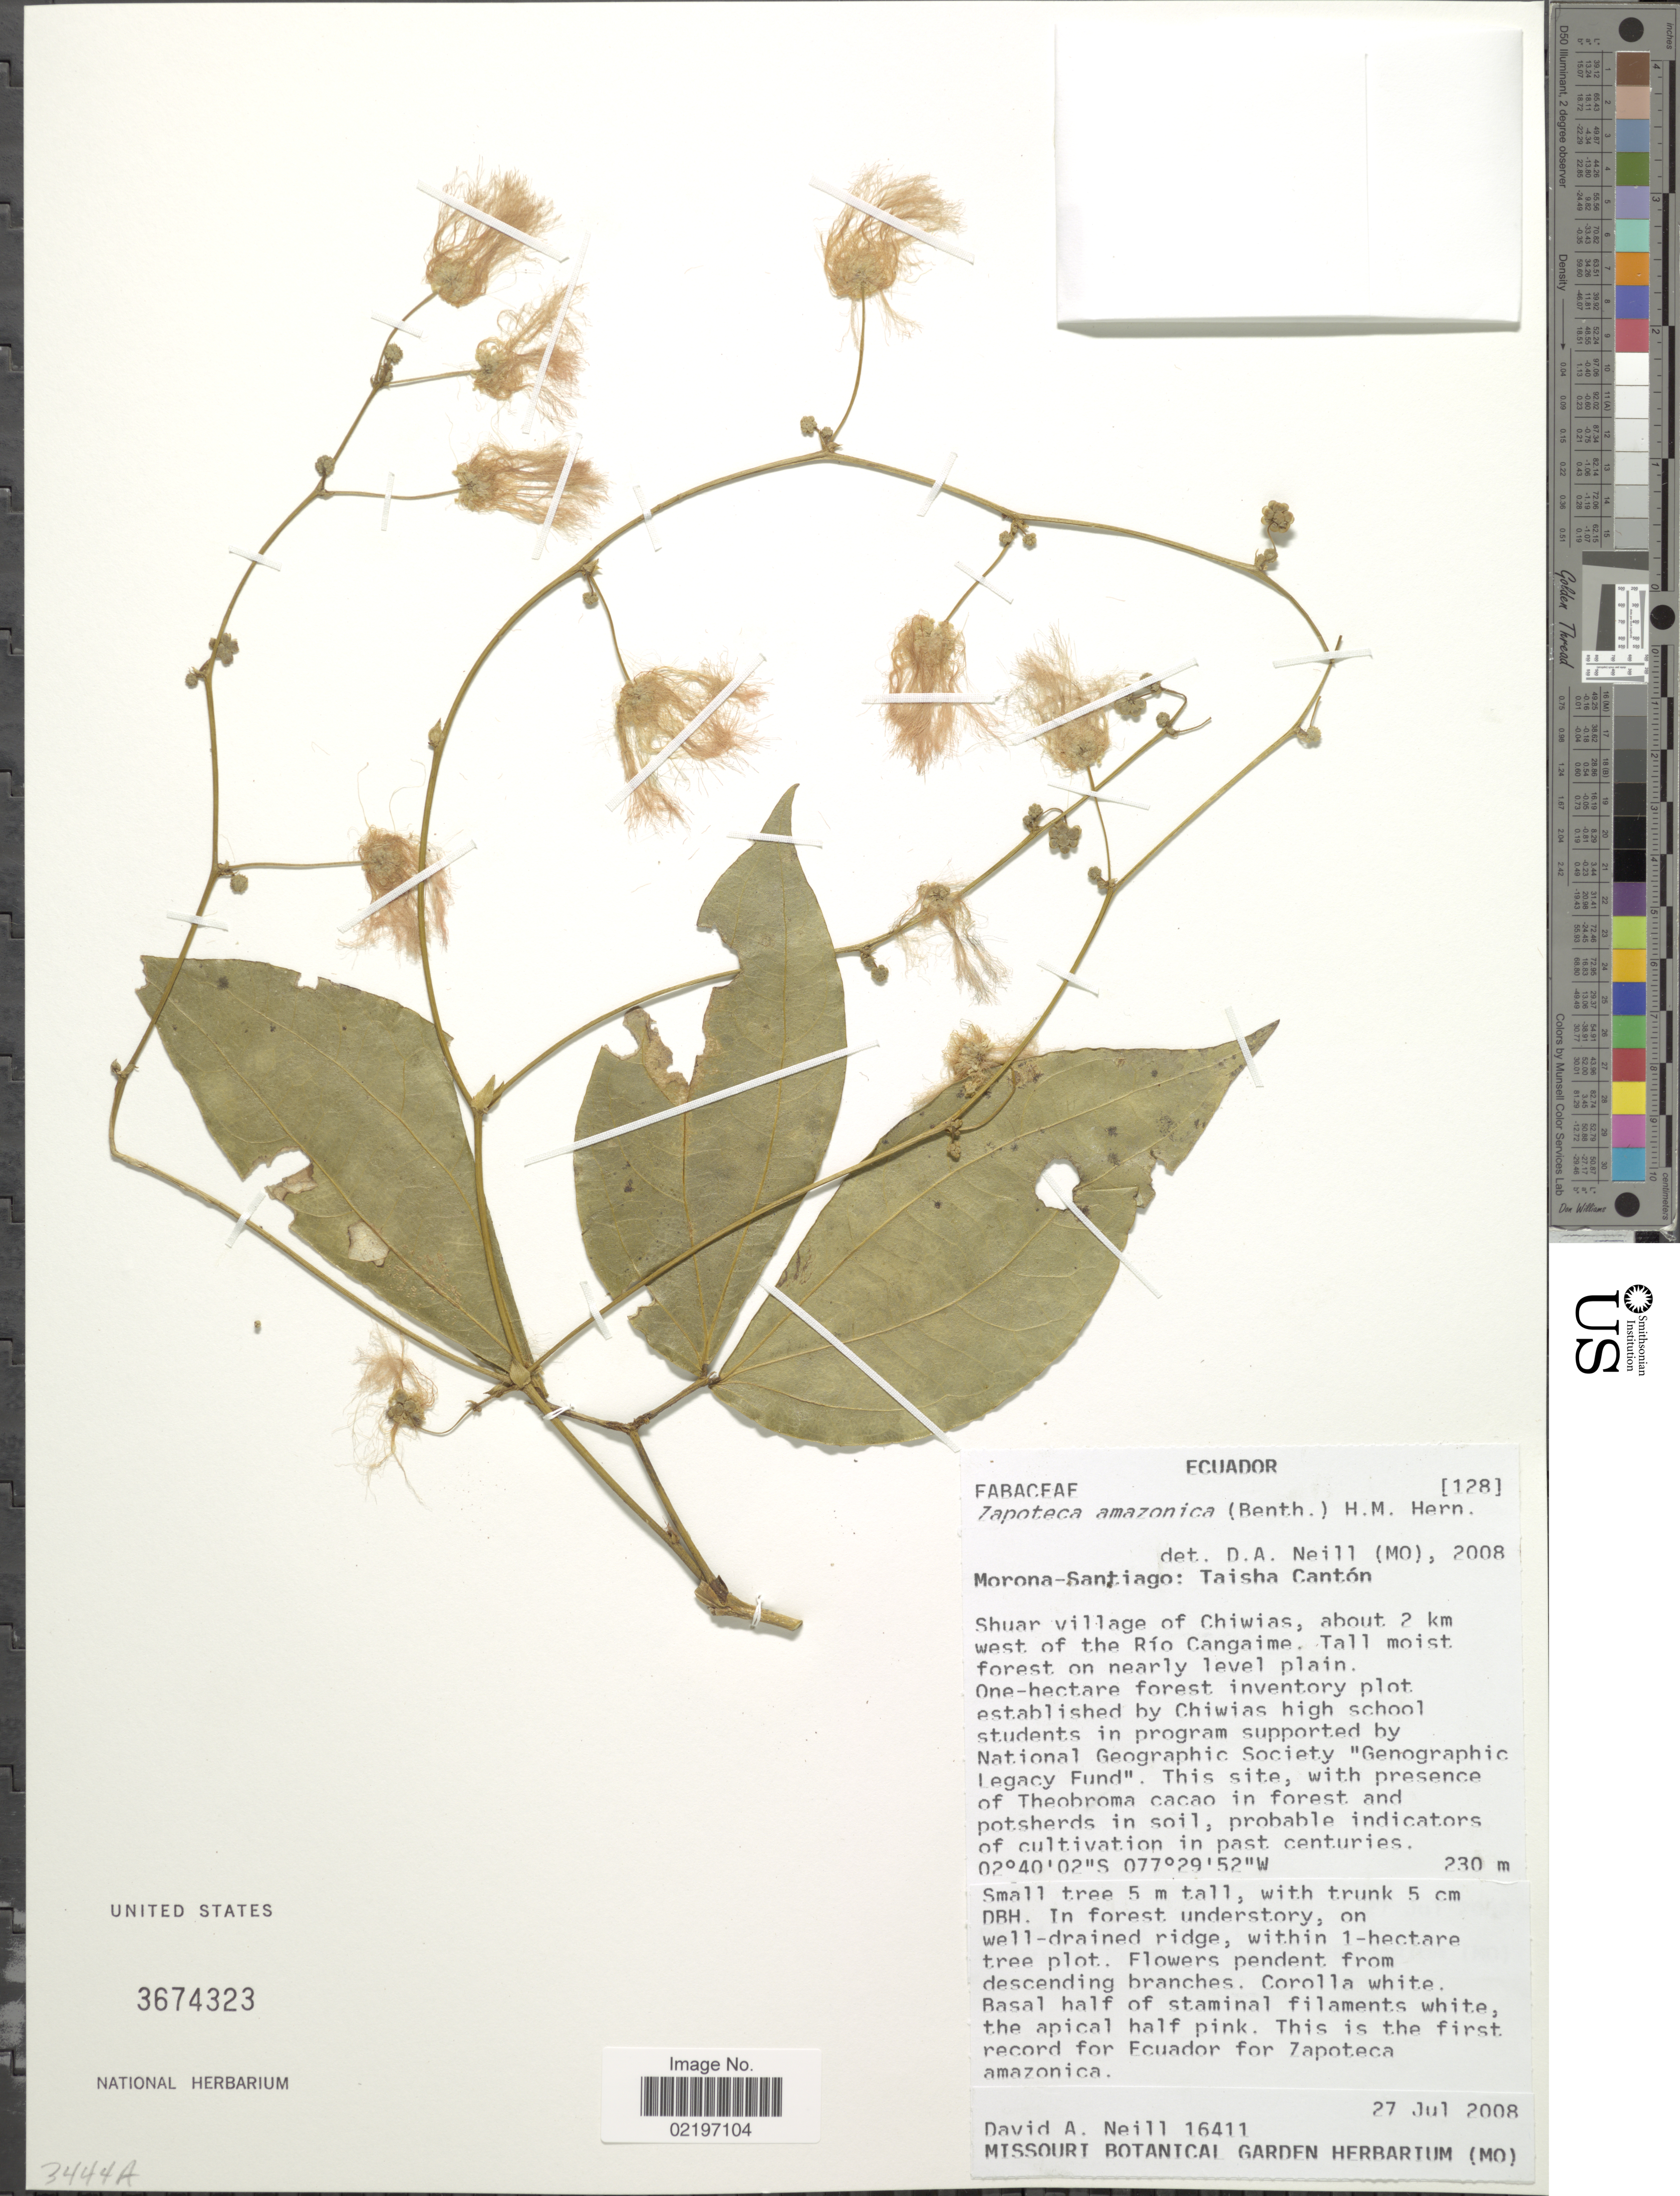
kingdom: Plantae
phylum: Tracheophyta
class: Magnoliopsida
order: Fabales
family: Fabaceae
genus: Zapoteca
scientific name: Zapoteca amazonica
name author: (Benth.) H.M. Hern.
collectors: D. A. Neill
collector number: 16411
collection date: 2008-07-27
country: Ecuador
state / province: Morona-Santiago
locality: Taisha Canton, Shuar village of Chiwias, about 2 km west of the Rio Cangaime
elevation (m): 230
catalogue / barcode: US 3674323